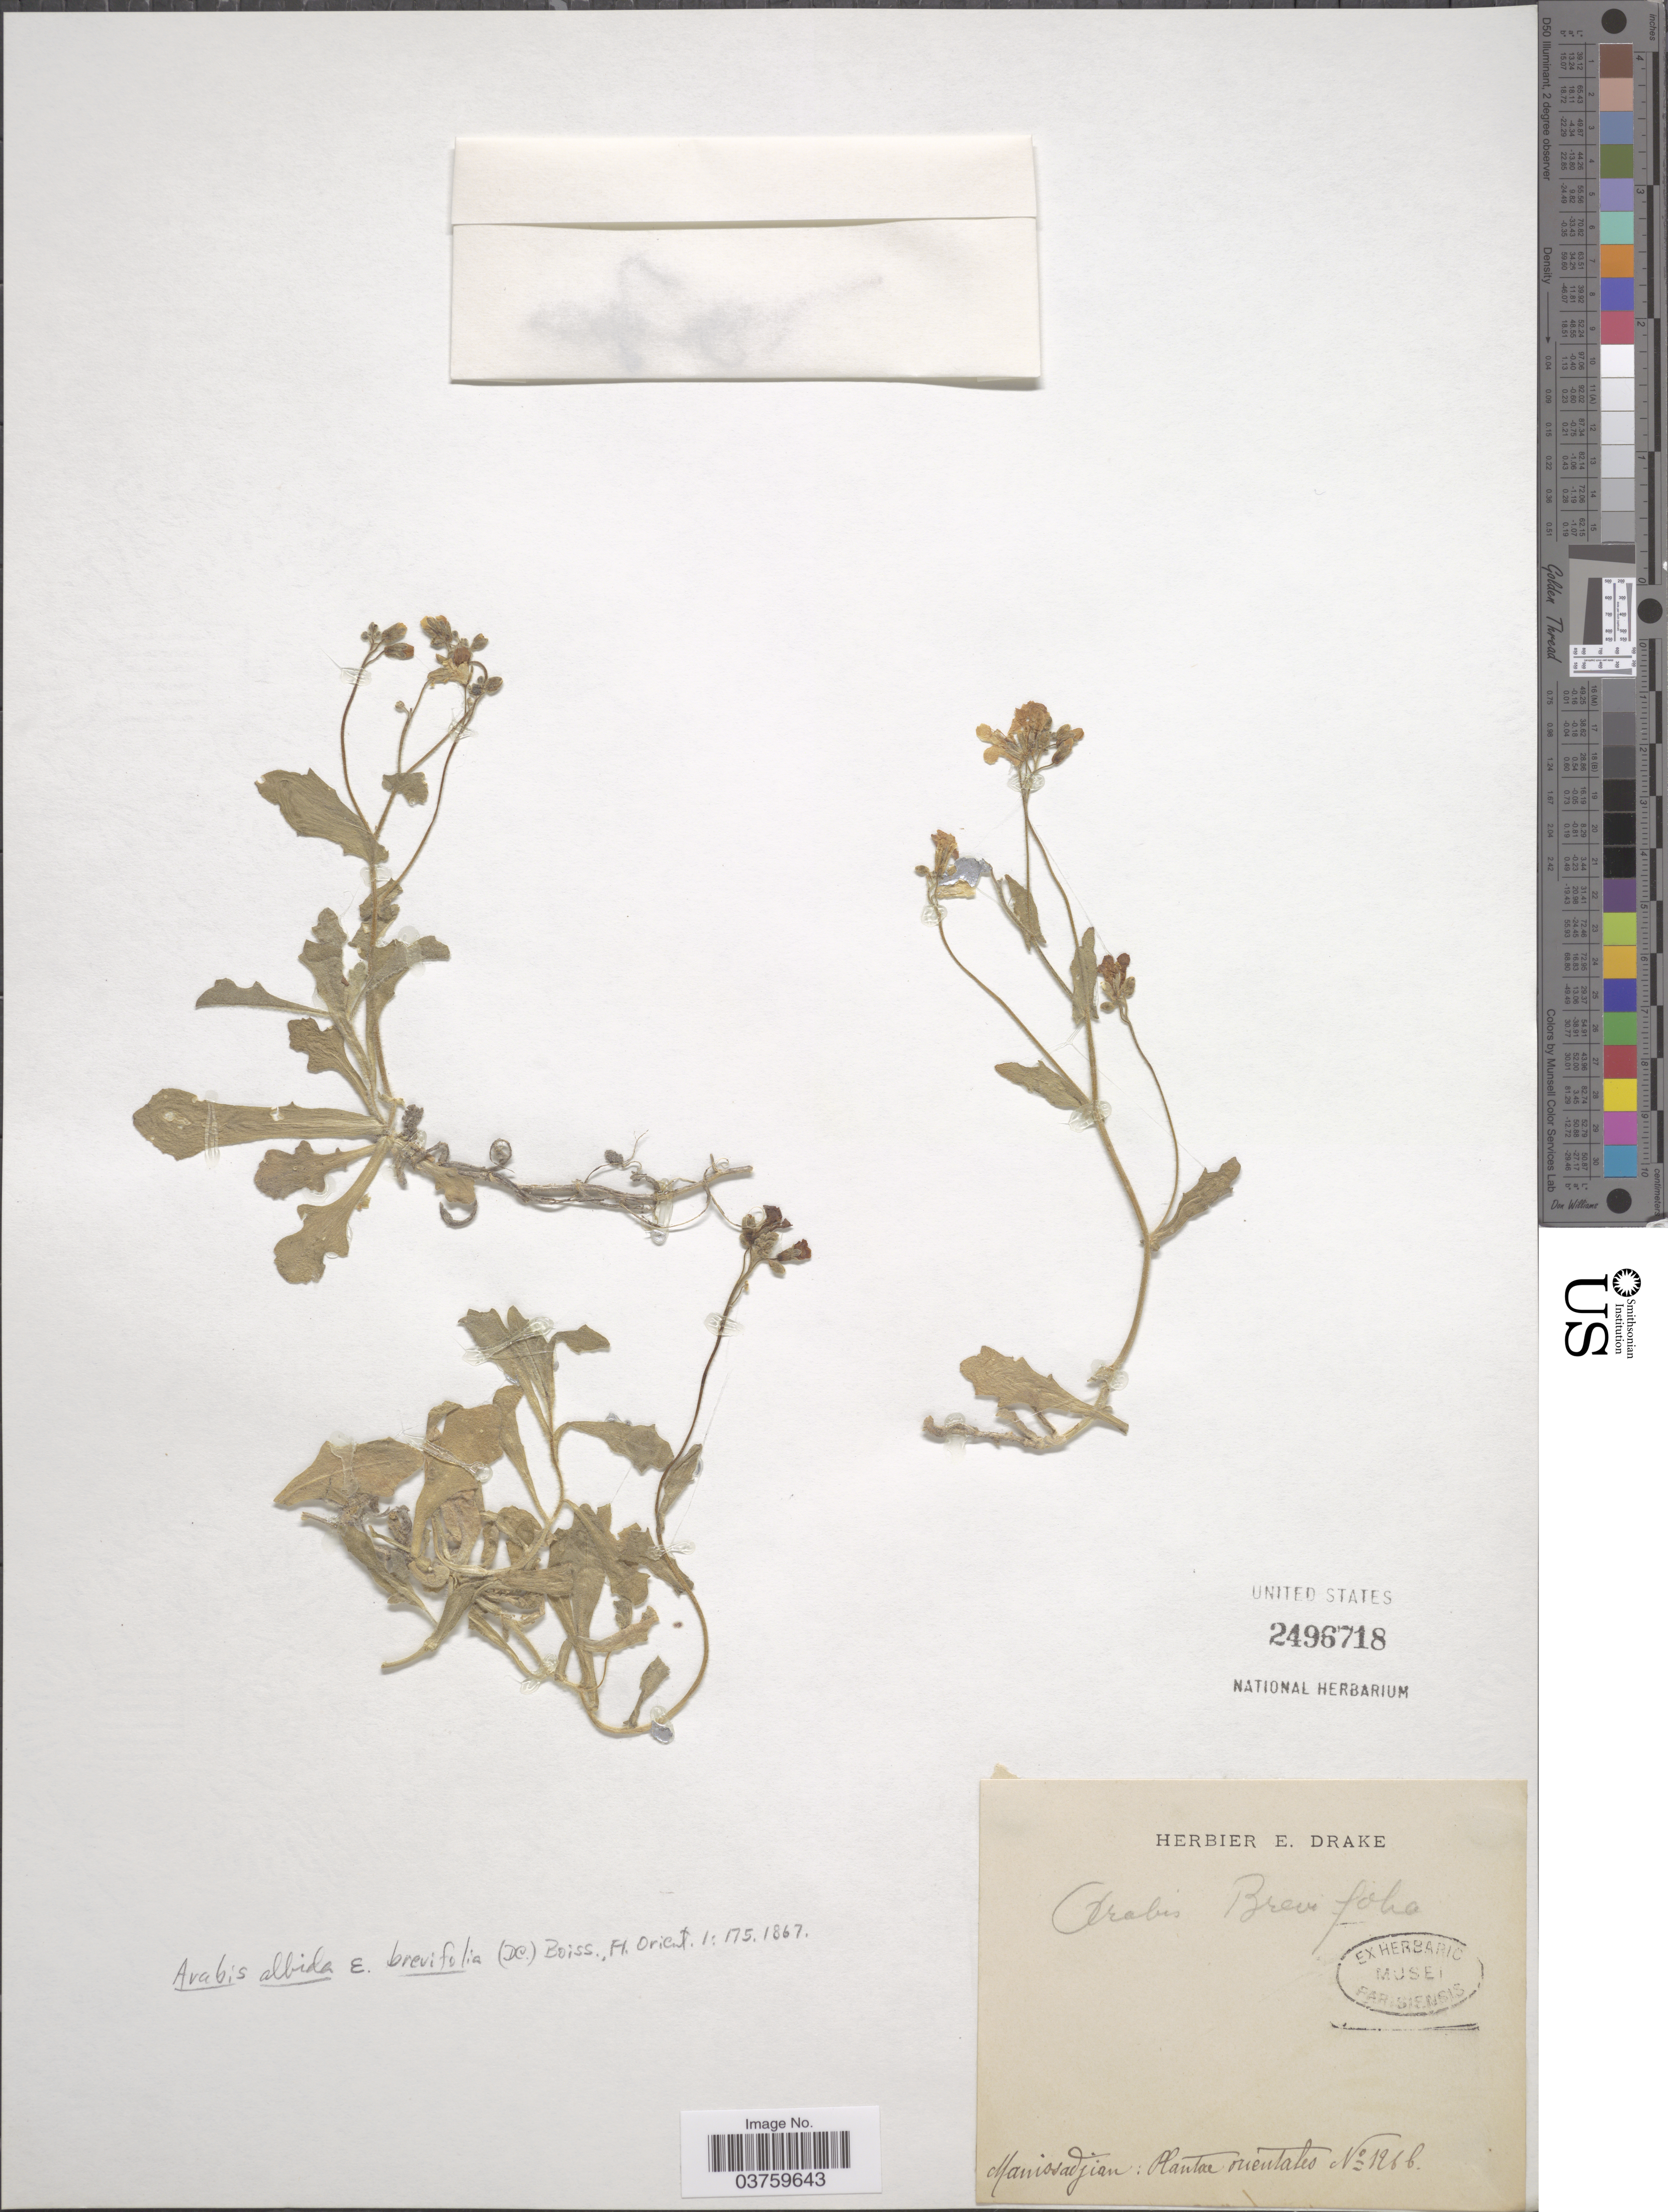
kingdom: Plantae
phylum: Tracheophyta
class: Magnoliopsida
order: Brassicales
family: Brassicaceae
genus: Arabis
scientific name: Arabis caucasica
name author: Willd.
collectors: ex herb. E. Drake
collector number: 126b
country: Turkey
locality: Manissadjian: orientalis.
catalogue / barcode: US 2496718